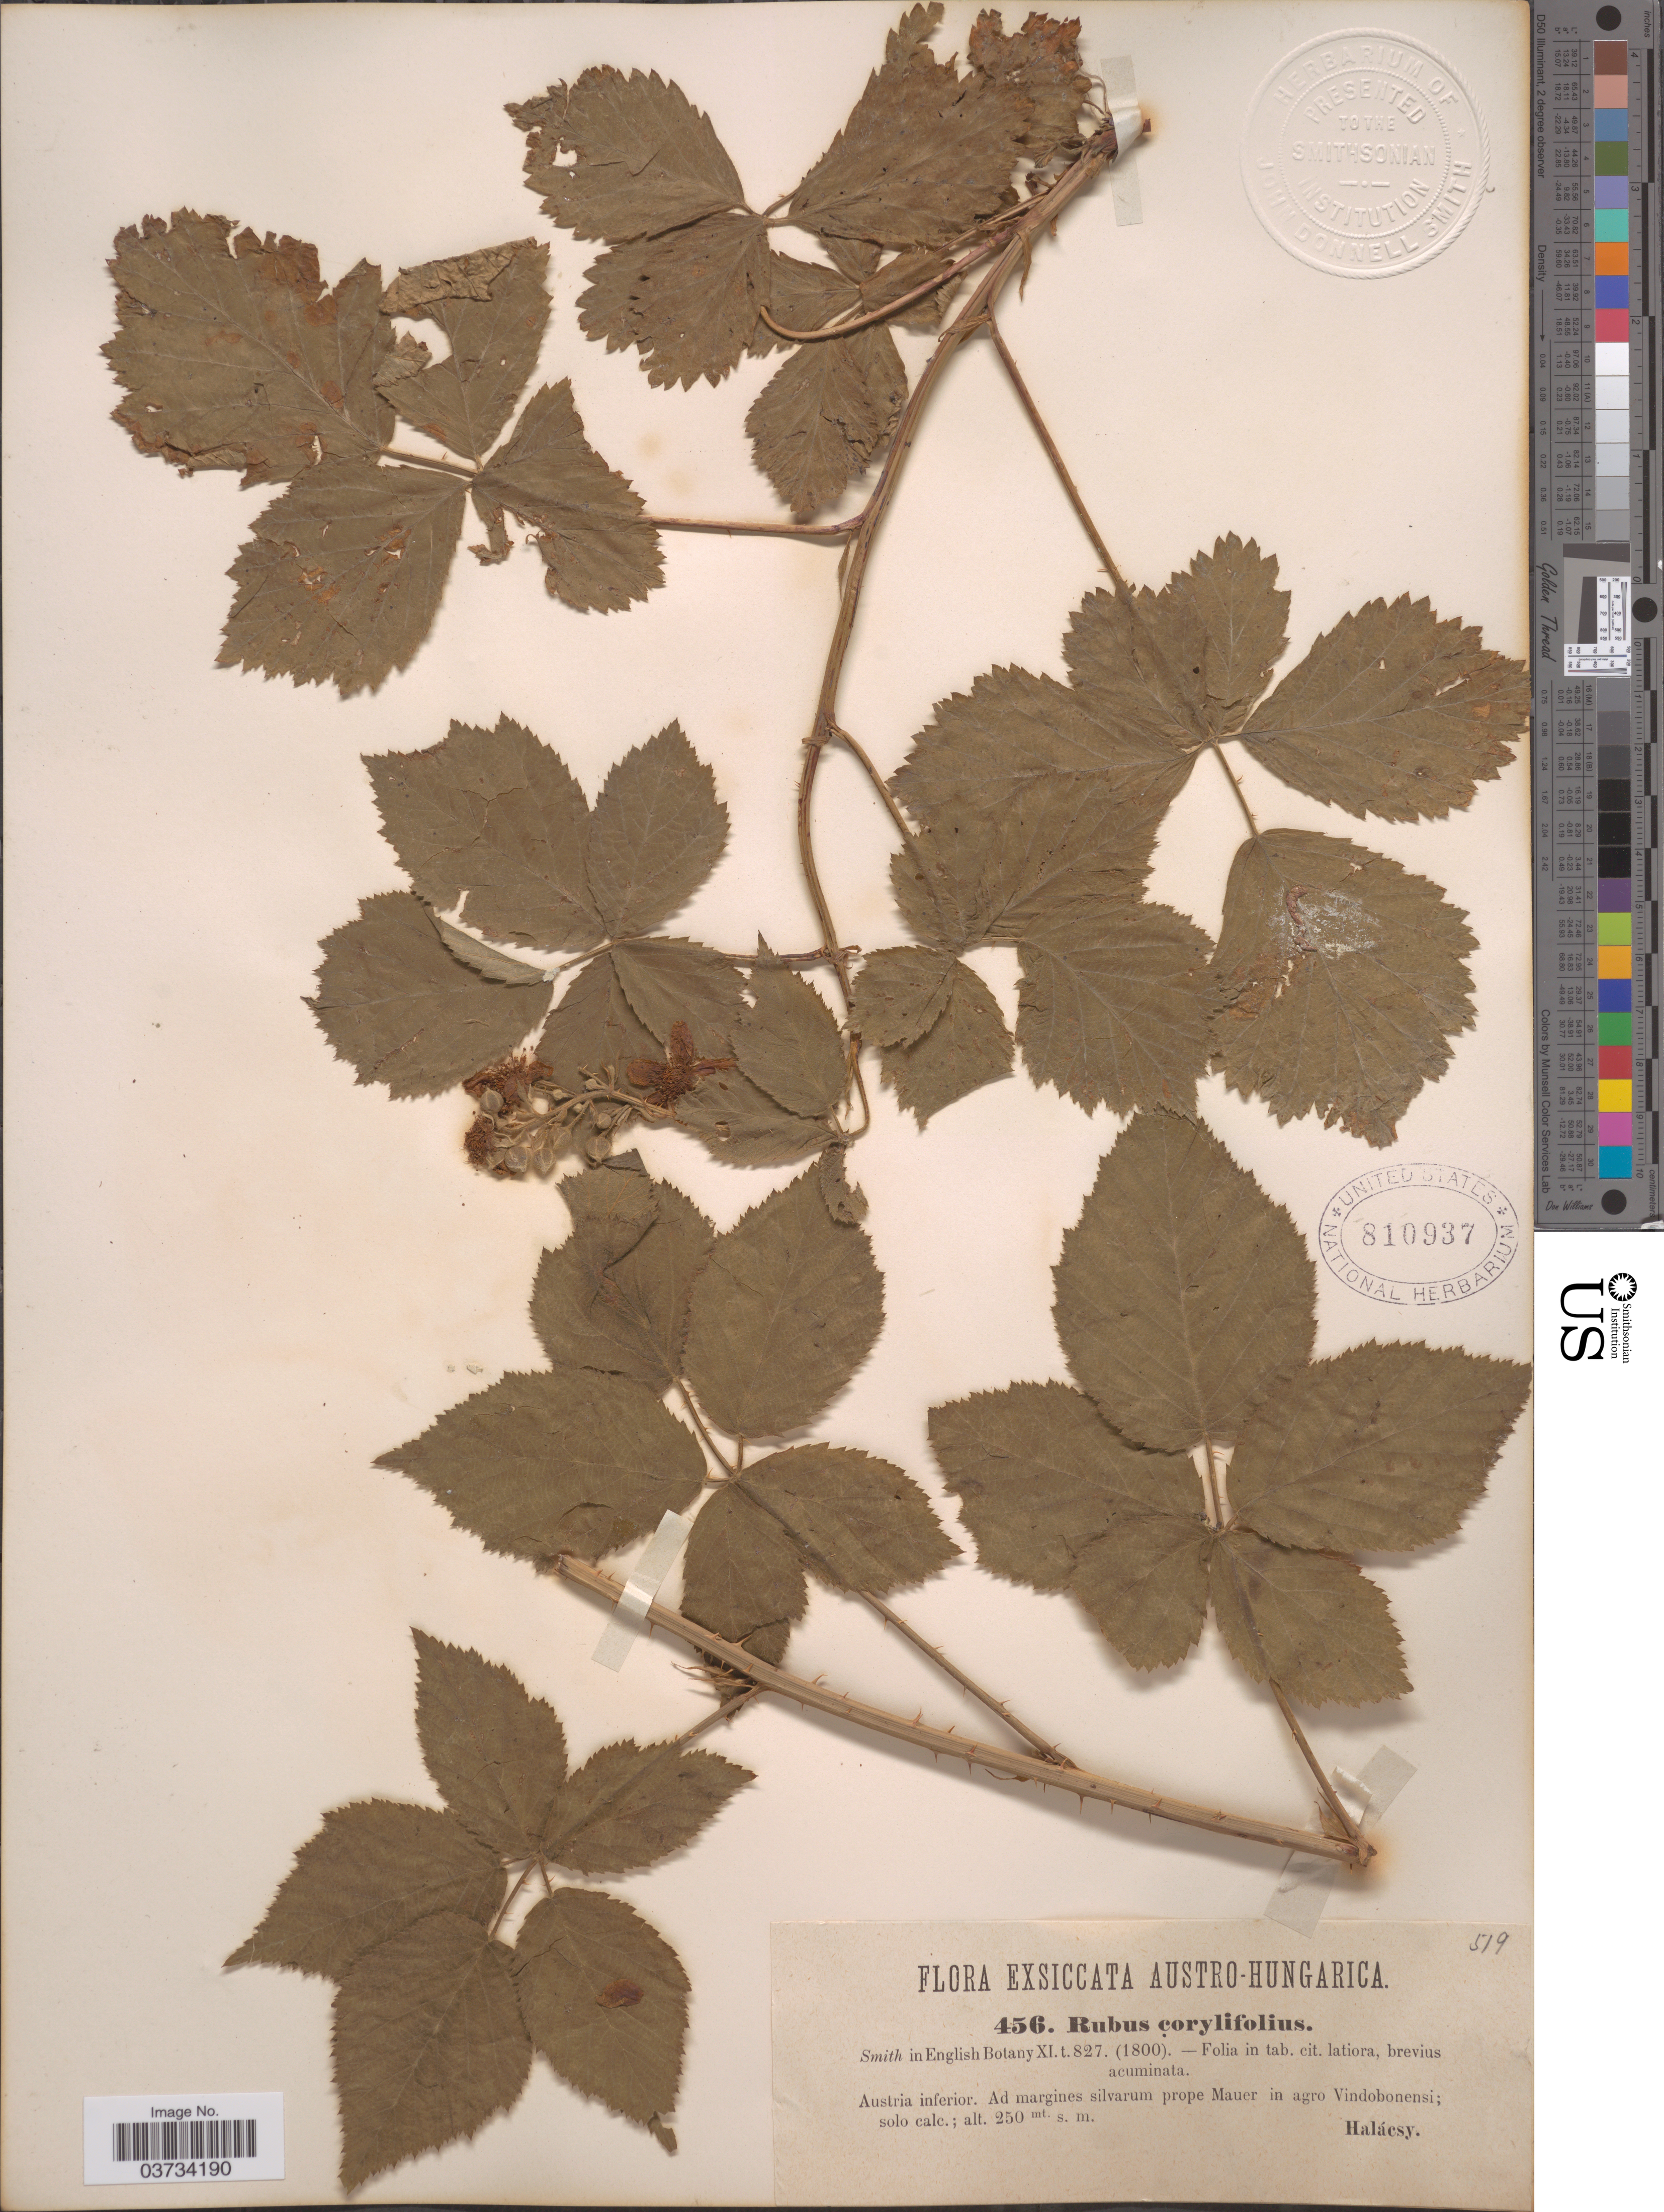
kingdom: Plantae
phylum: Tracheophyta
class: Magnoliopsida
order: Rosales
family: Rosaceae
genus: Rubus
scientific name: Rubus corylifolius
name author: Hayne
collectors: -- Halacsy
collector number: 456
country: Austria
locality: Austro-Hungarica. Austria inferior. Ad margines silvarum prope Mauer in agro Vindobonensi; solo calc.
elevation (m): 250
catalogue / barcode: US 810937